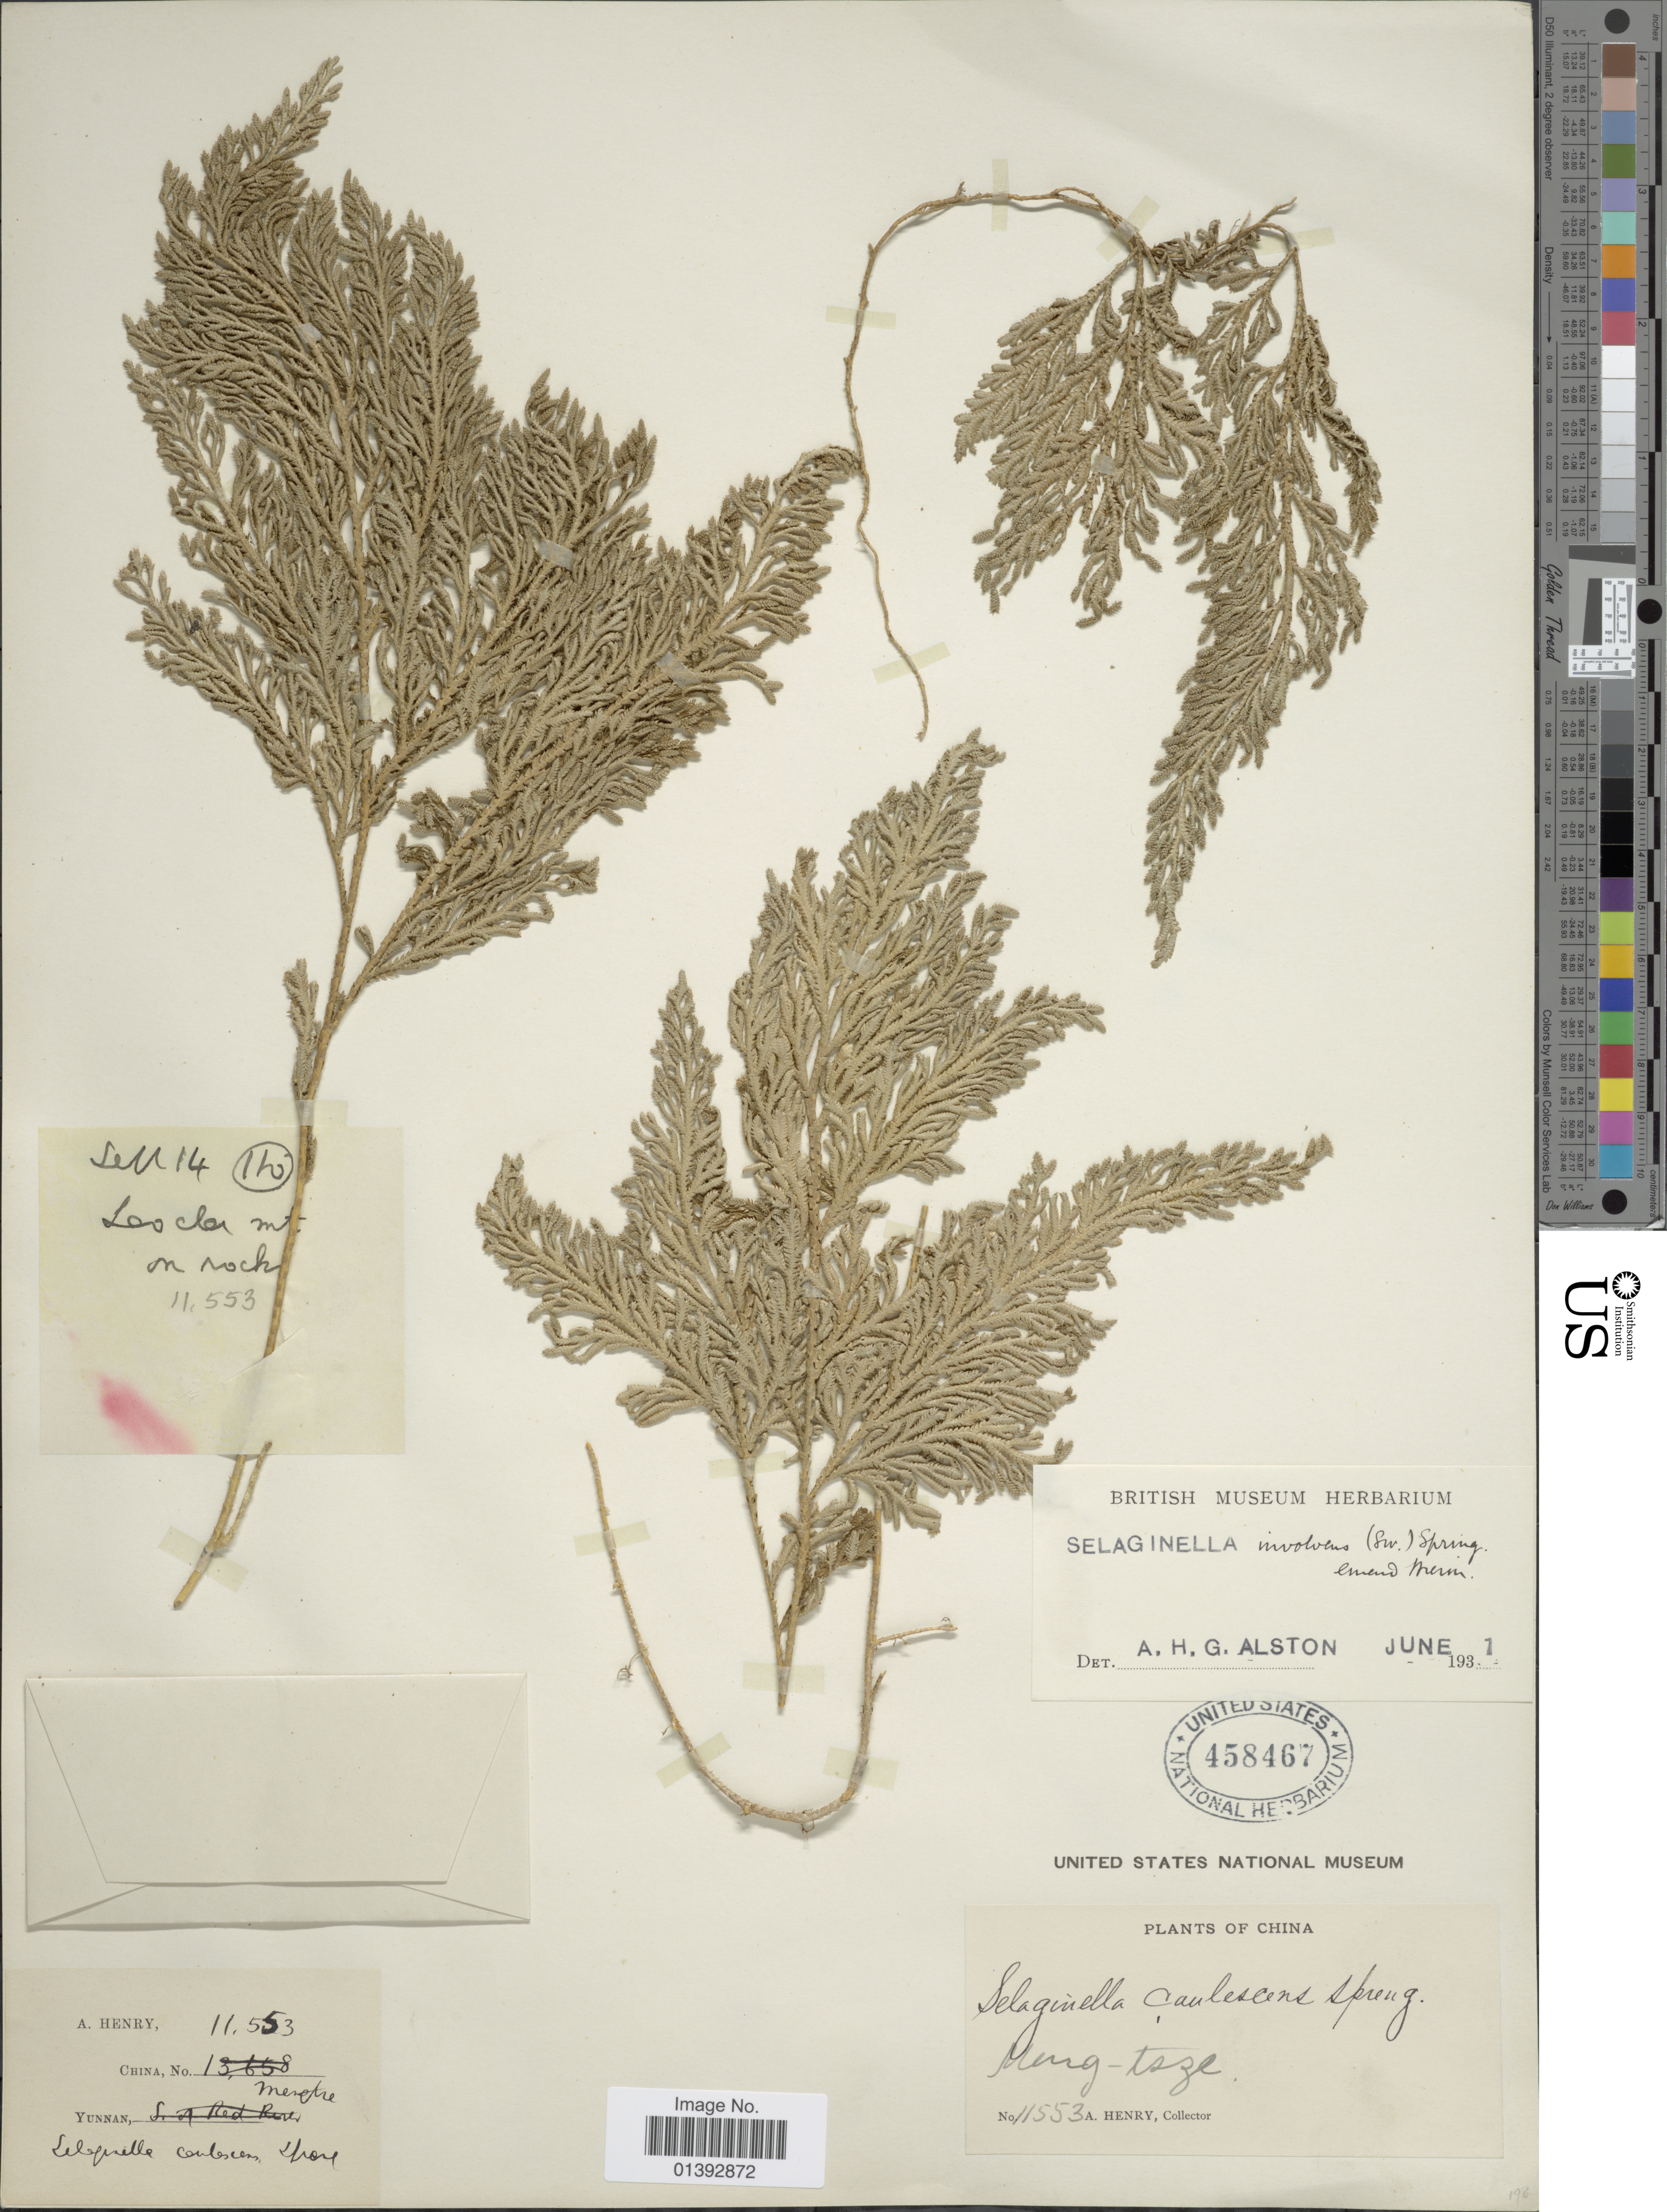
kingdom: Plantae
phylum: Tracheophyta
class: Lycopodiopsida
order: Selaginellales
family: Selaginellaceae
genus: Selaginella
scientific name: Selaginella involvens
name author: (Sw.) Spring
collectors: A. Henry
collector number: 11553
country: China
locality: Meng-tsze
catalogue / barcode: US 458467